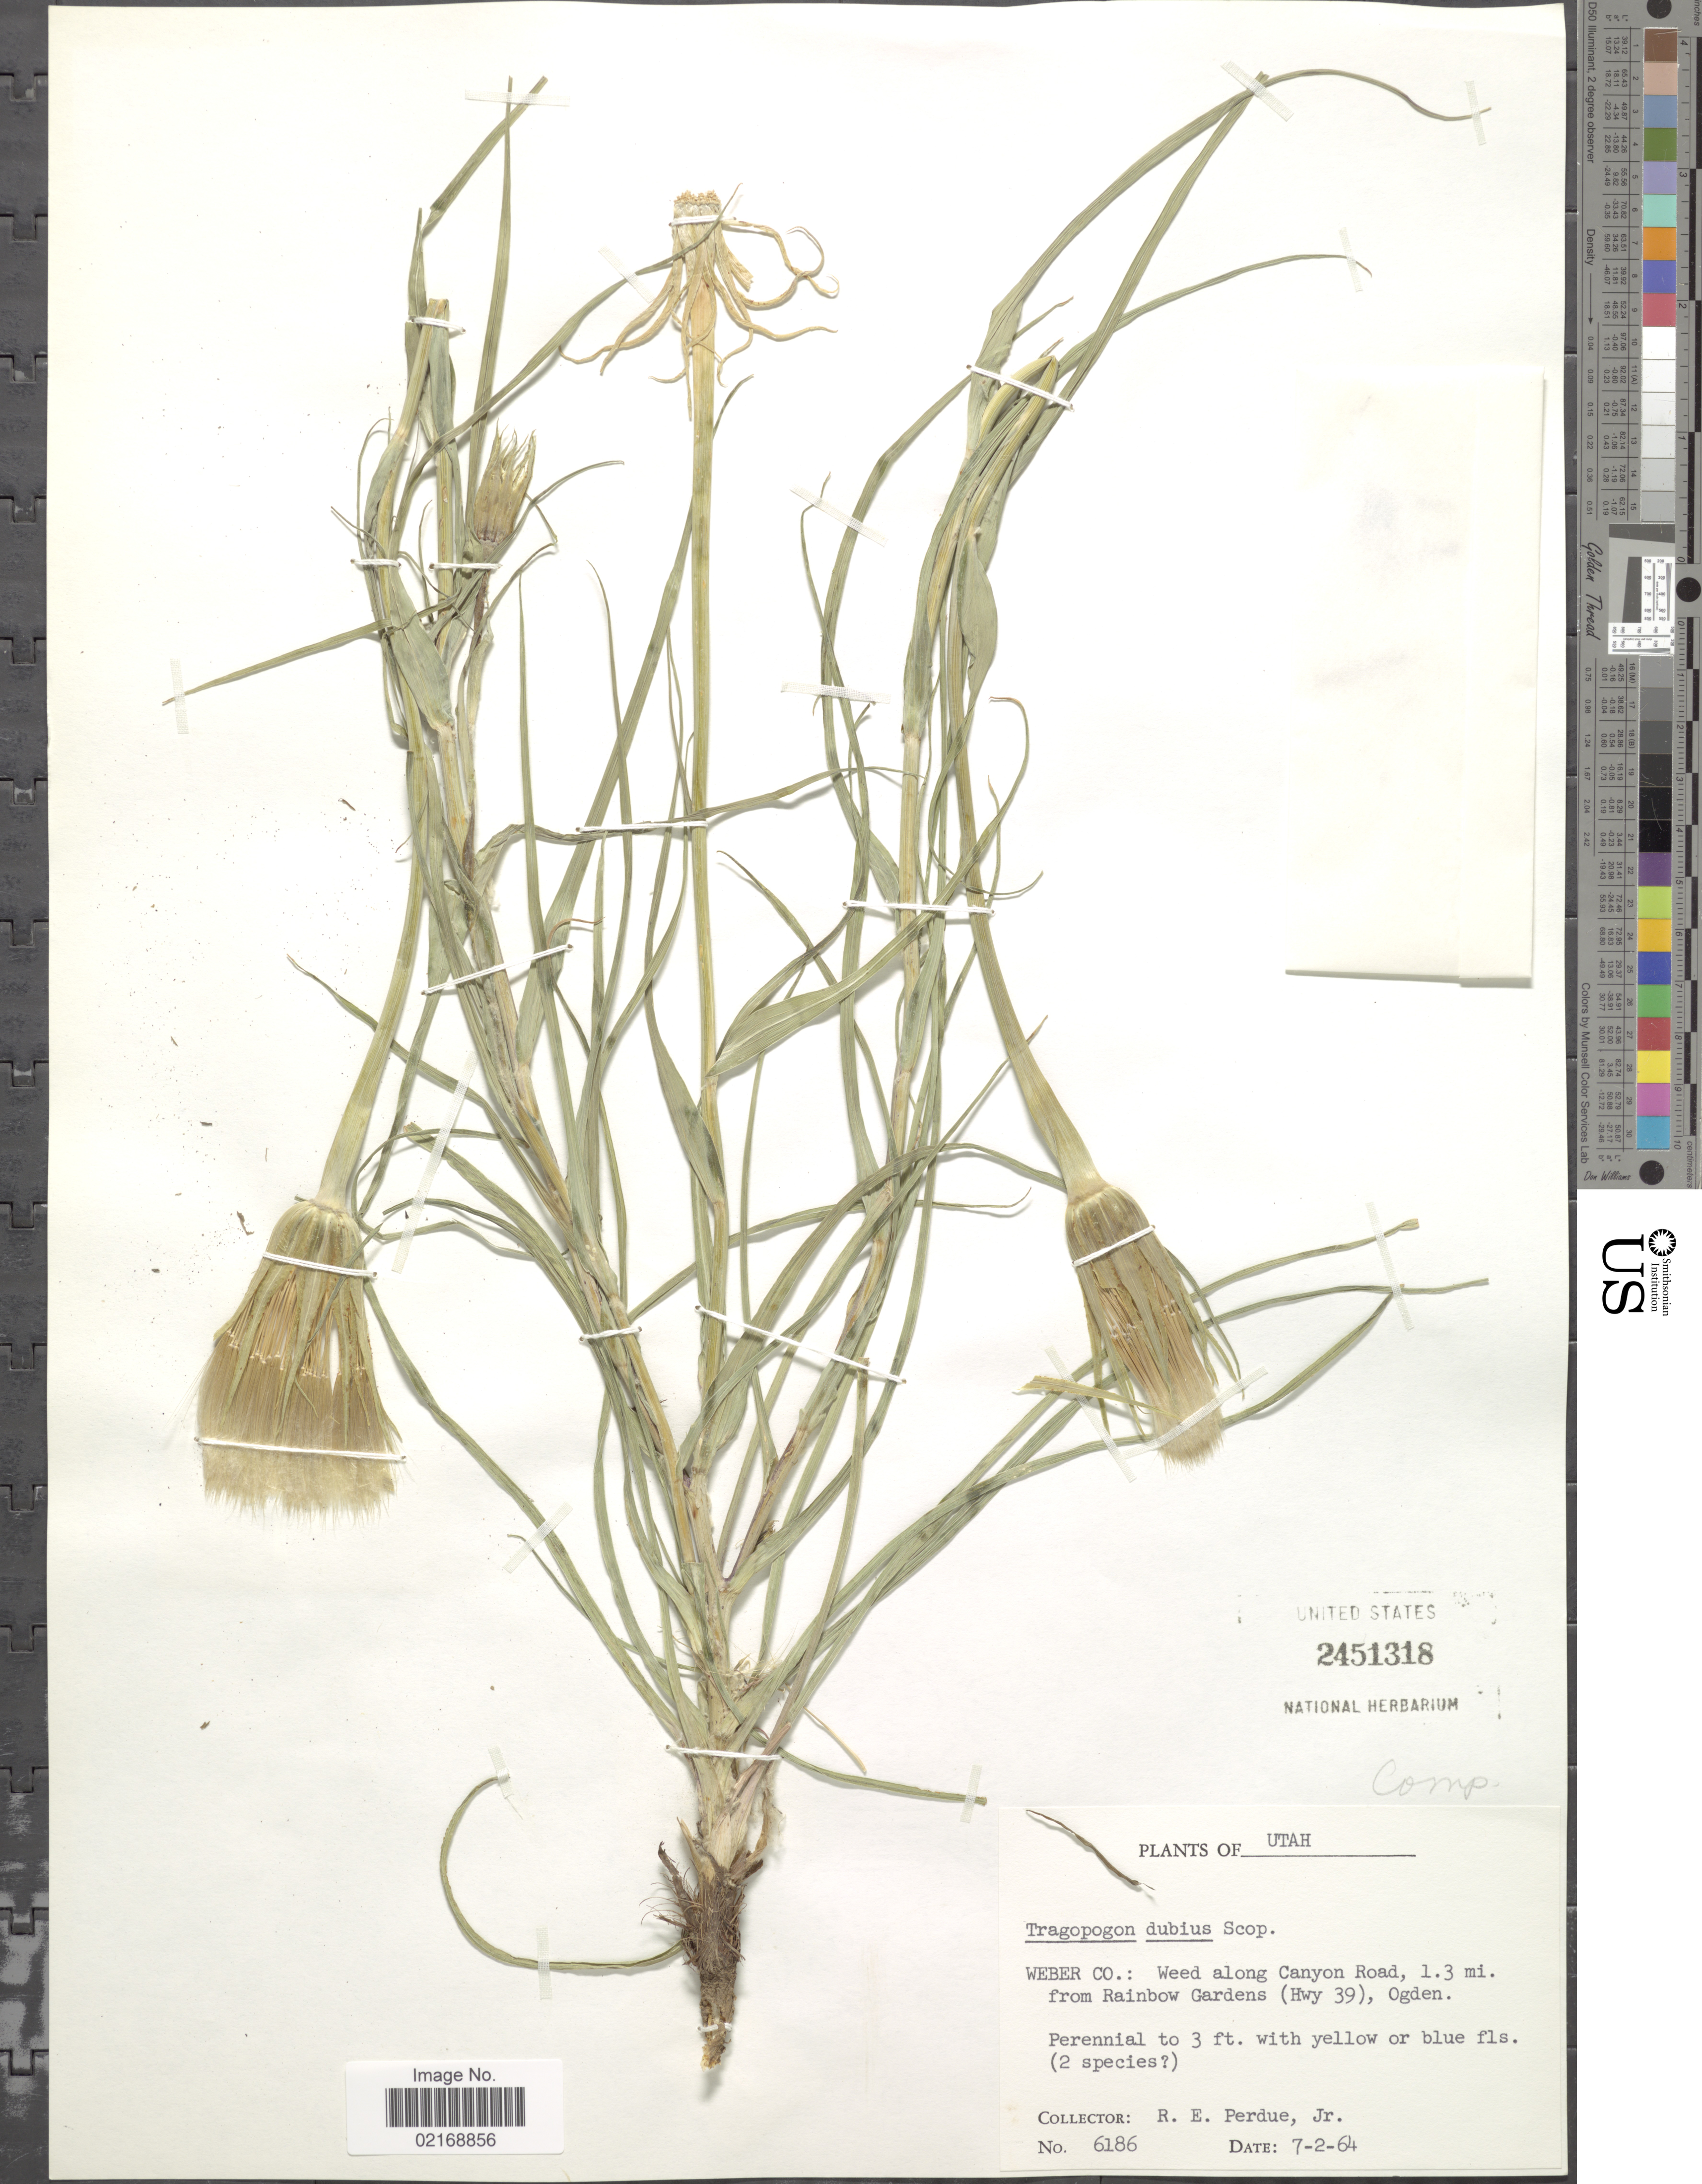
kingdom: Plantae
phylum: Tracheophyta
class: Magnoliopsida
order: Asterales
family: Asteraceae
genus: Tragopogon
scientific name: Tragopogon dubius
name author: Scop.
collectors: R. E. Perdue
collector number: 6186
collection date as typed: Transcribed d/m/y: 2/7/64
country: United States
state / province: Utah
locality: Weber Co.: along Canyon Road, 1.3 mi. from Rainbow Gardens (Hwy 39), Ogden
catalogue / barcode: US 2451318